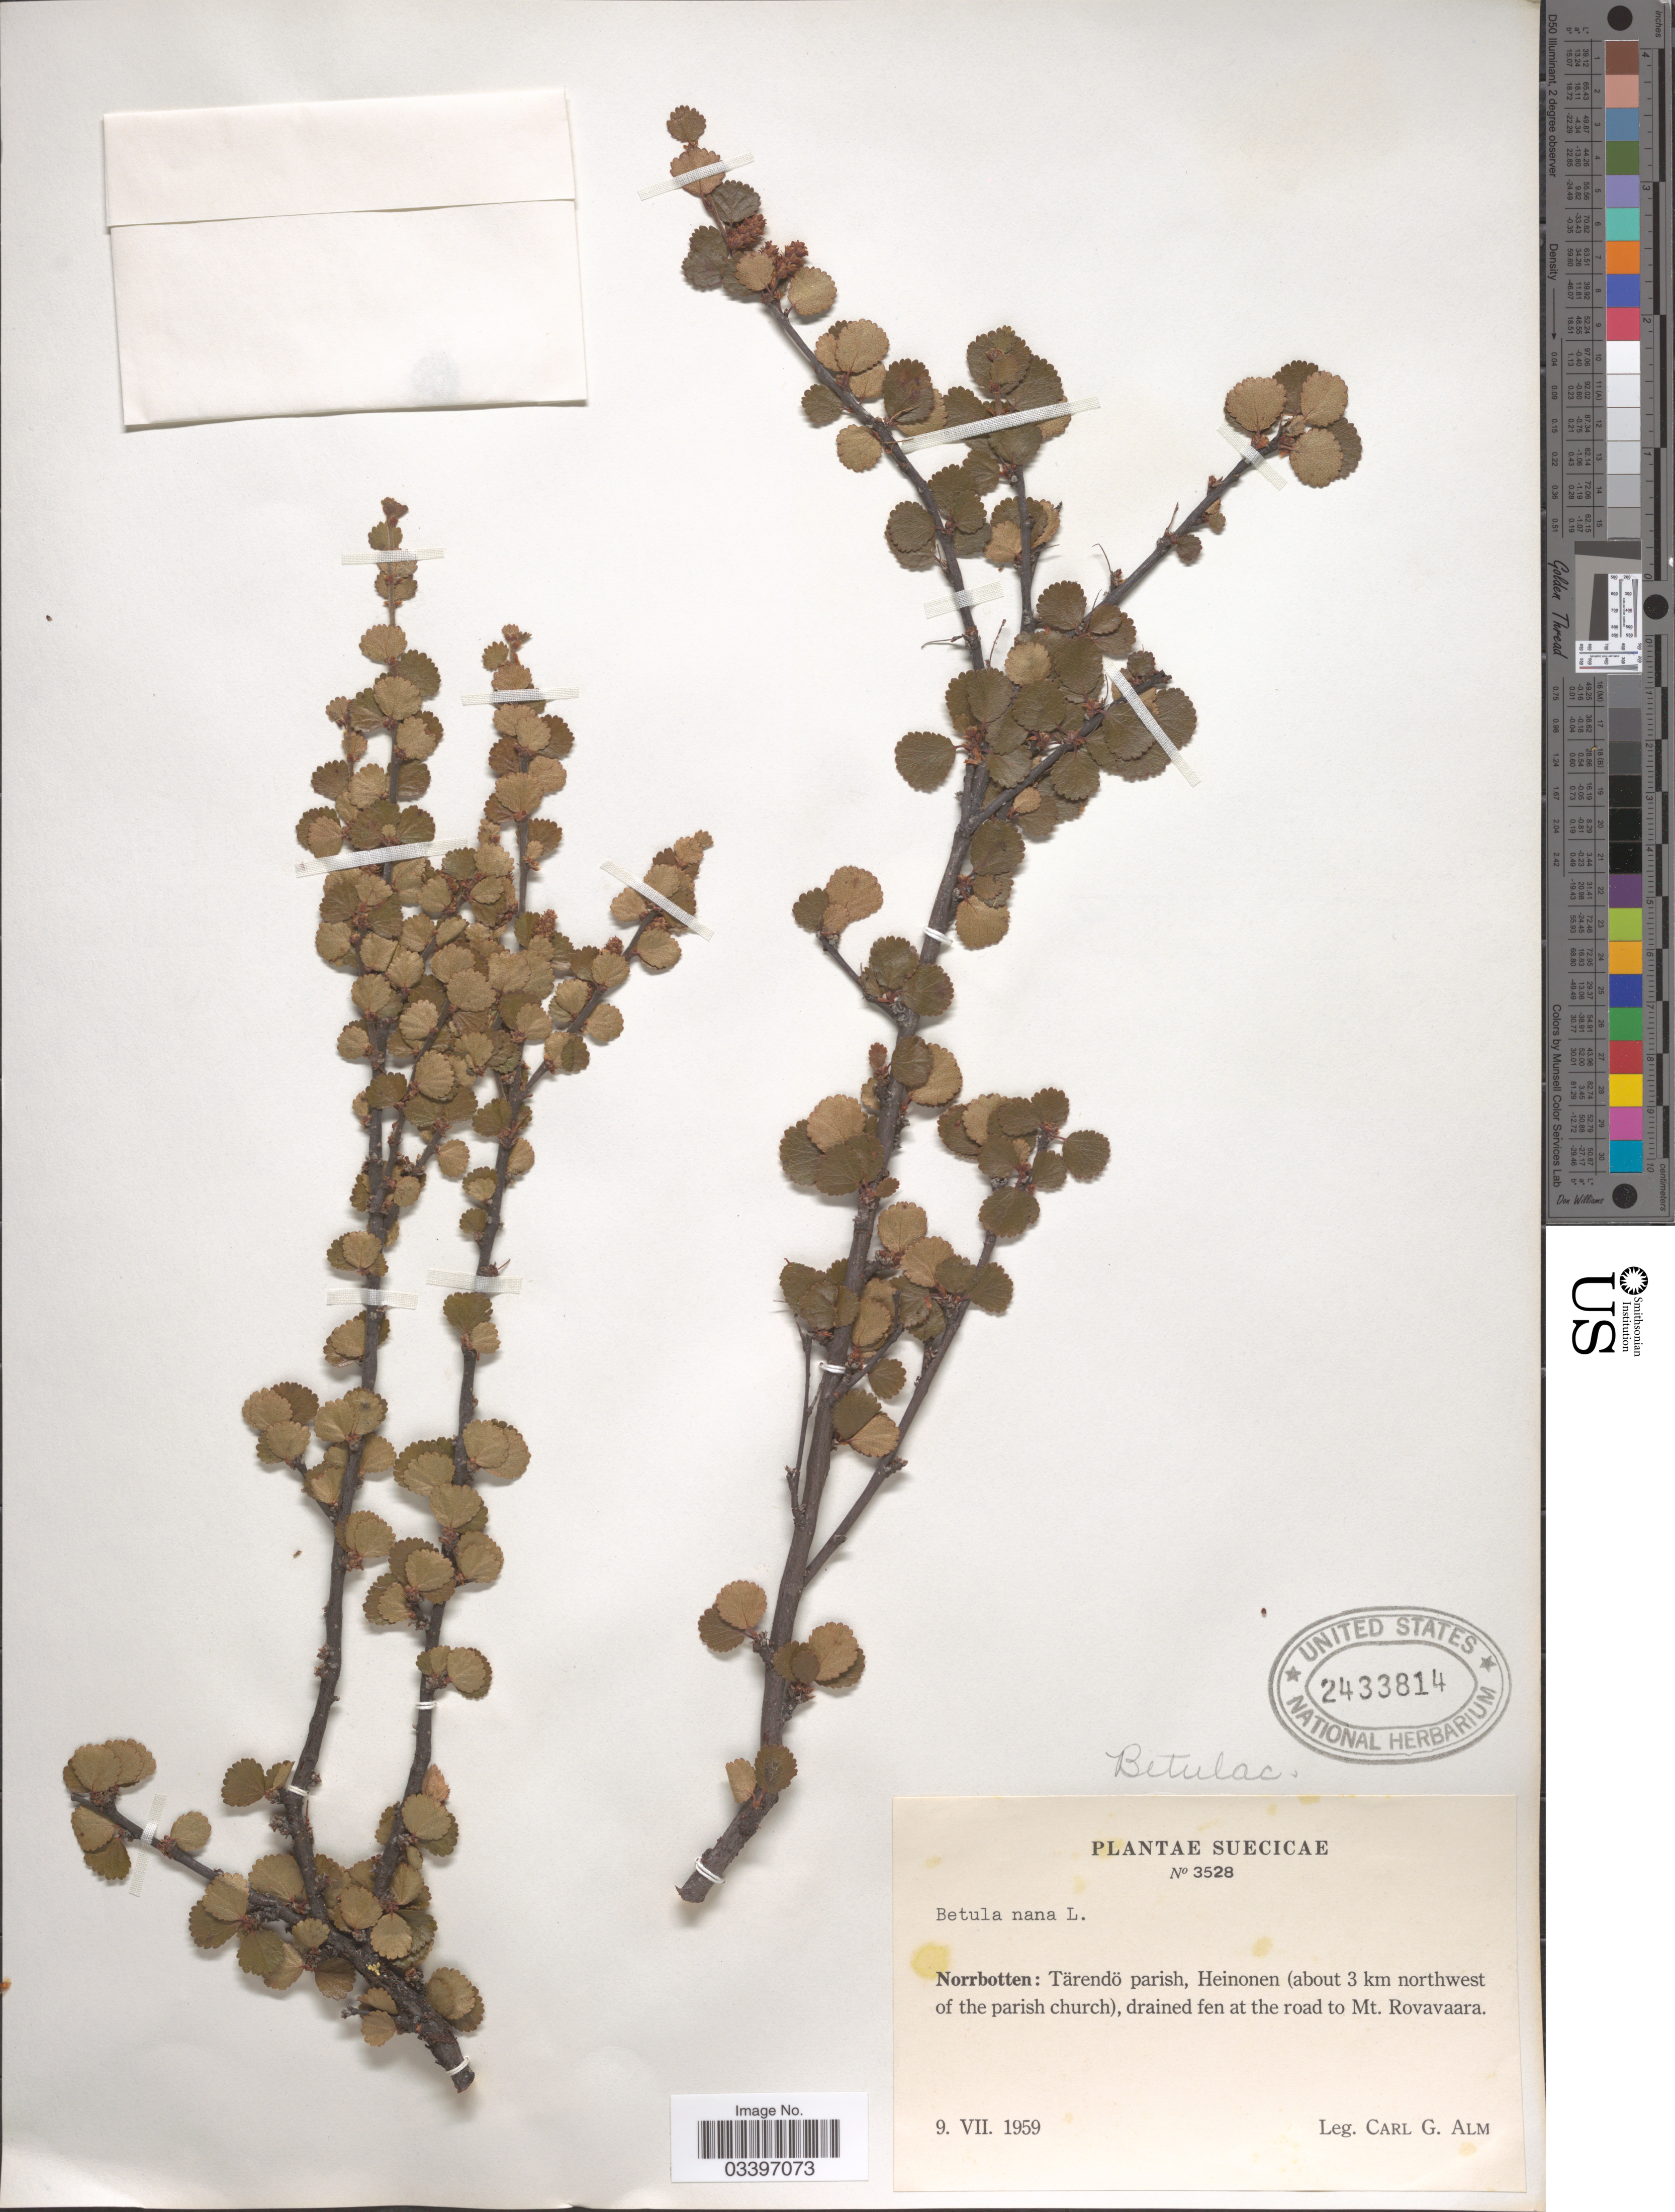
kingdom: Plantae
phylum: Tracheophyta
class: Magnoliopsida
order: Fagales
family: Betulaceae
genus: Betula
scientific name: Betula nana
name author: L.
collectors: C. G. Alm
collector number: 3528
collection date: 1959-07-09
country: Sweden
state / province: Norrbotten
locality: Sueciacae. Tärendö parish, Heinonen (about 3 km northwest of the parish church), drained fen at the road to Mt. Rovavaara.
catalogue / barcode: US 2433814